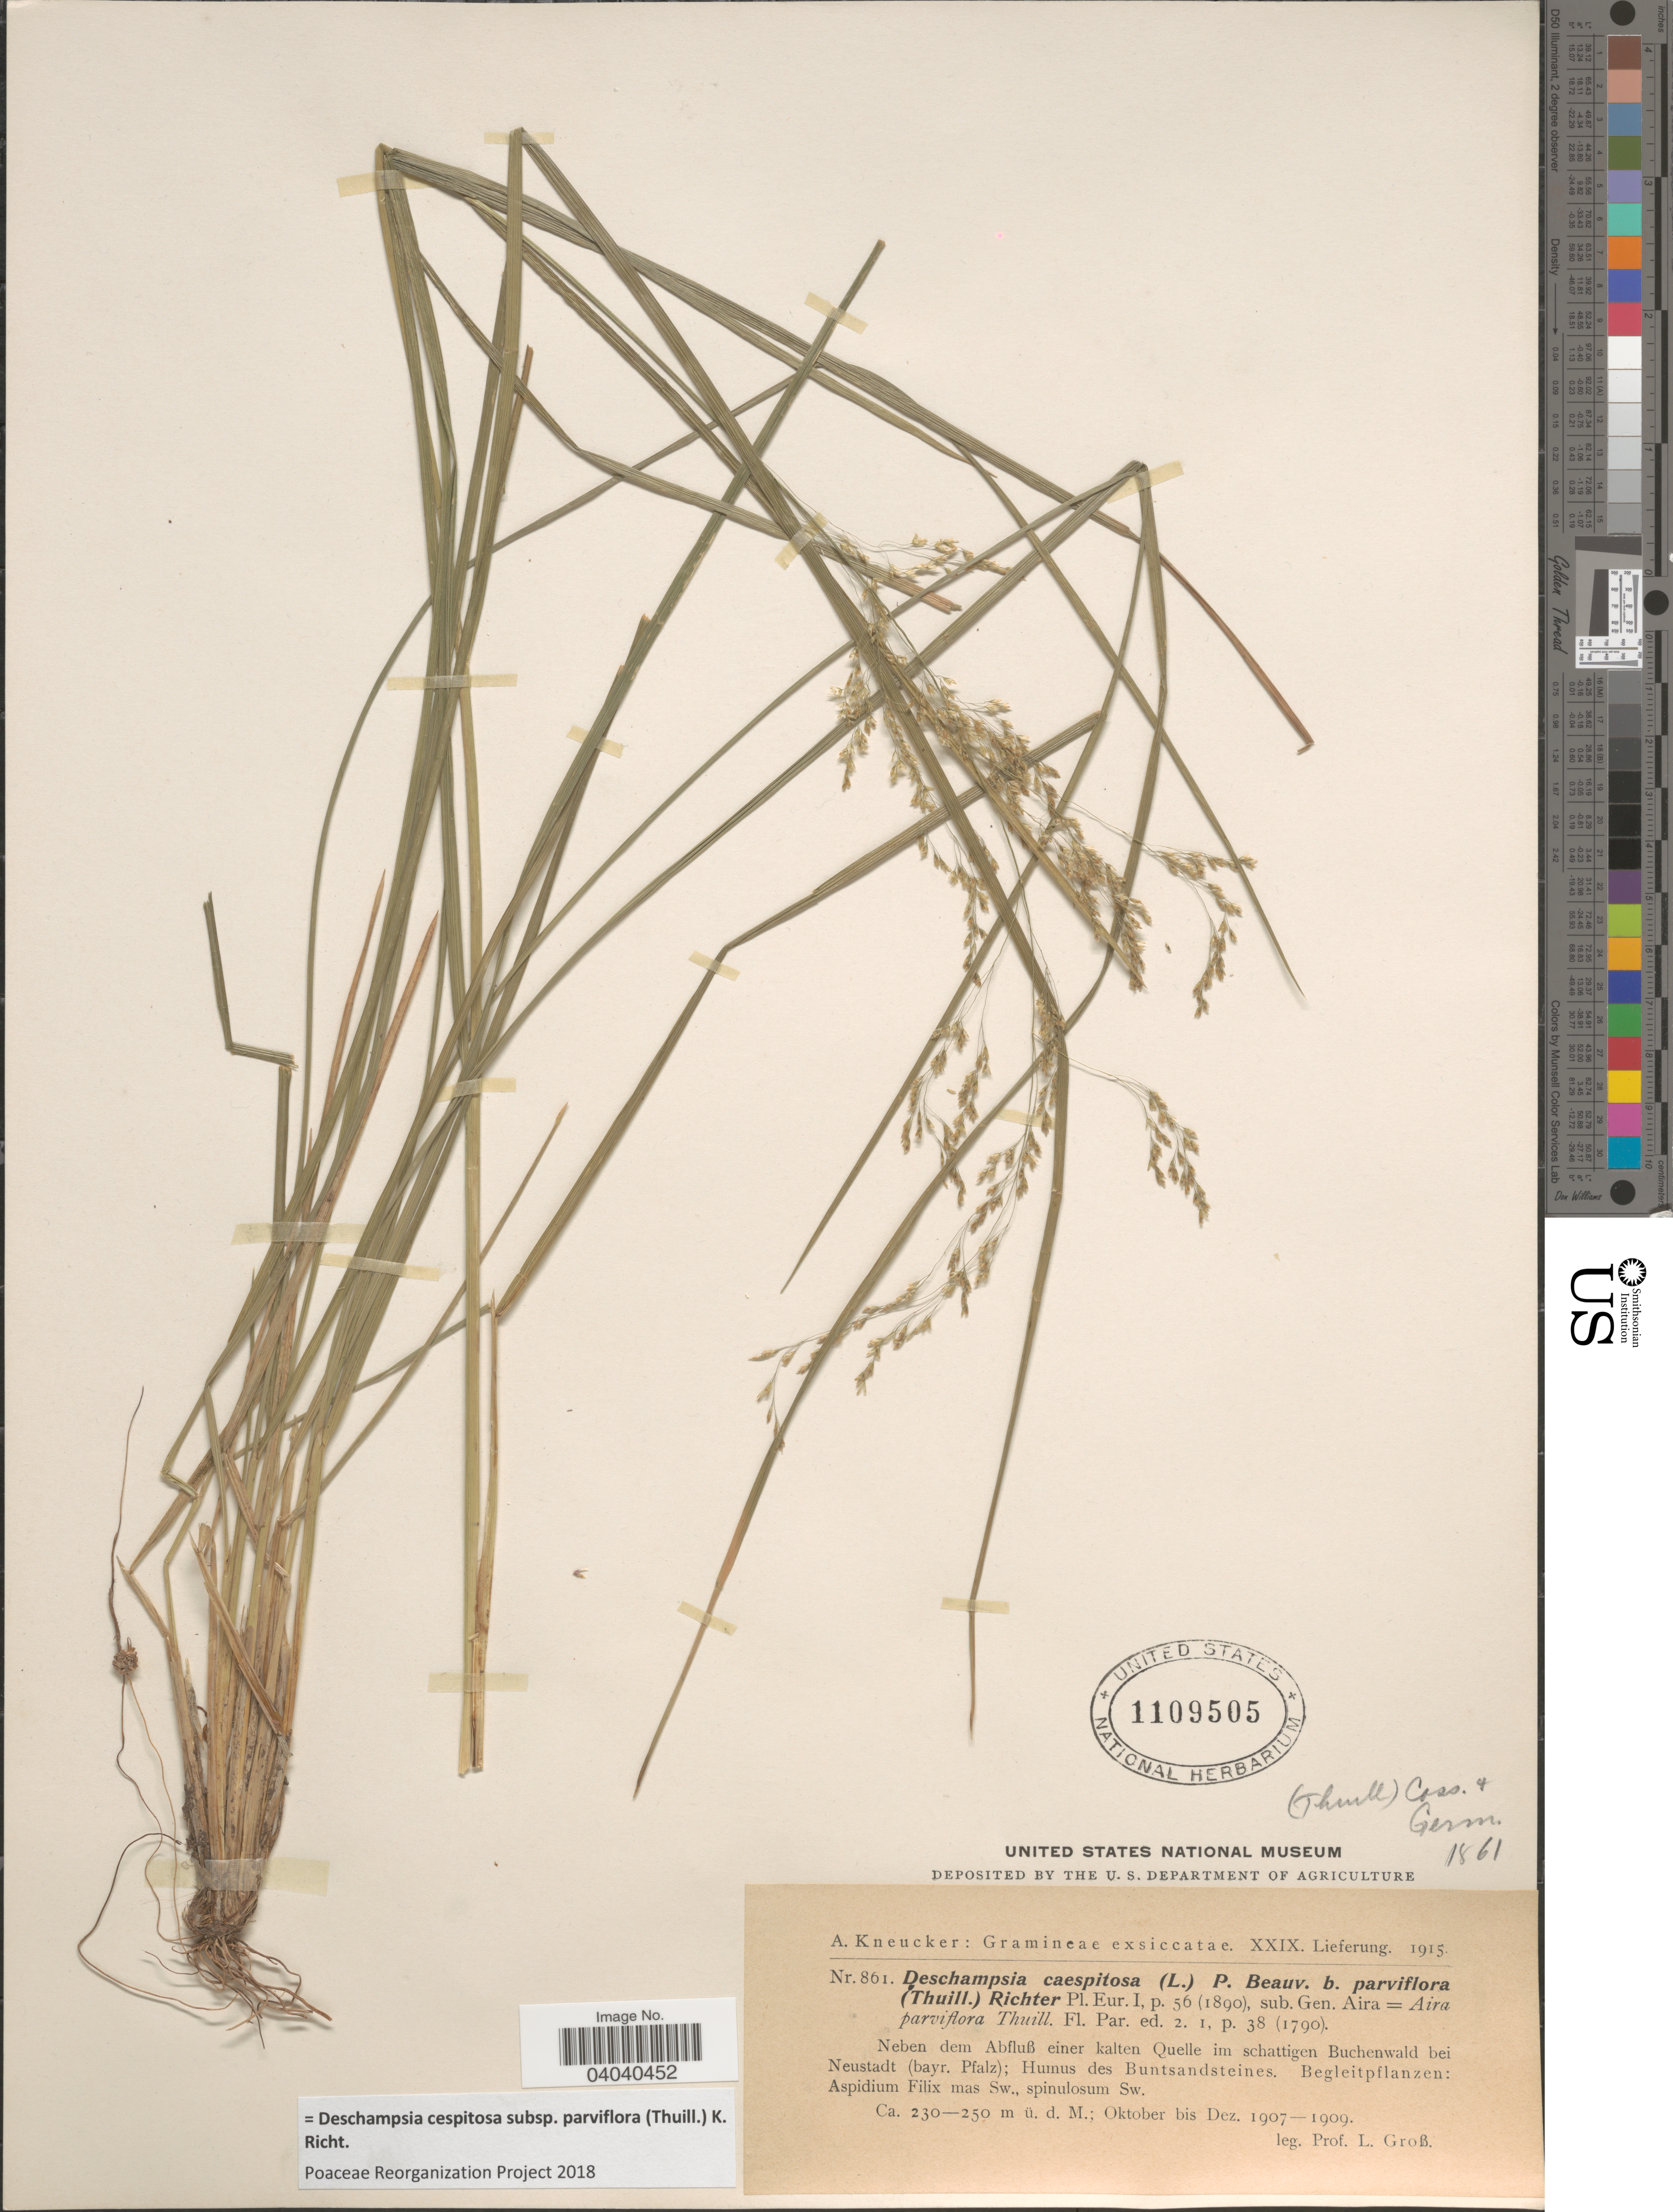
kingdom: Plantae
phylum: Tracheophyta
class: Liliopsida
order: Poales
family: Poaceae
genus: Deschampsia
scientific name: Deschampsia cespitosa subsp. parviflora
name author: (Thuill.) K. Richt.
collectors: L. Gross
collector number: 861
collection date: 1907-10/1909-12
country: Germany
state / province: Rhineland-Palatinate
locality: Neben dem Abfluß einer kalten Quelle im schattigen Buchenwald bei Neustadt (bayr. Pfalz).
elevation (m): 230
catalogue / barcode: US 1109505